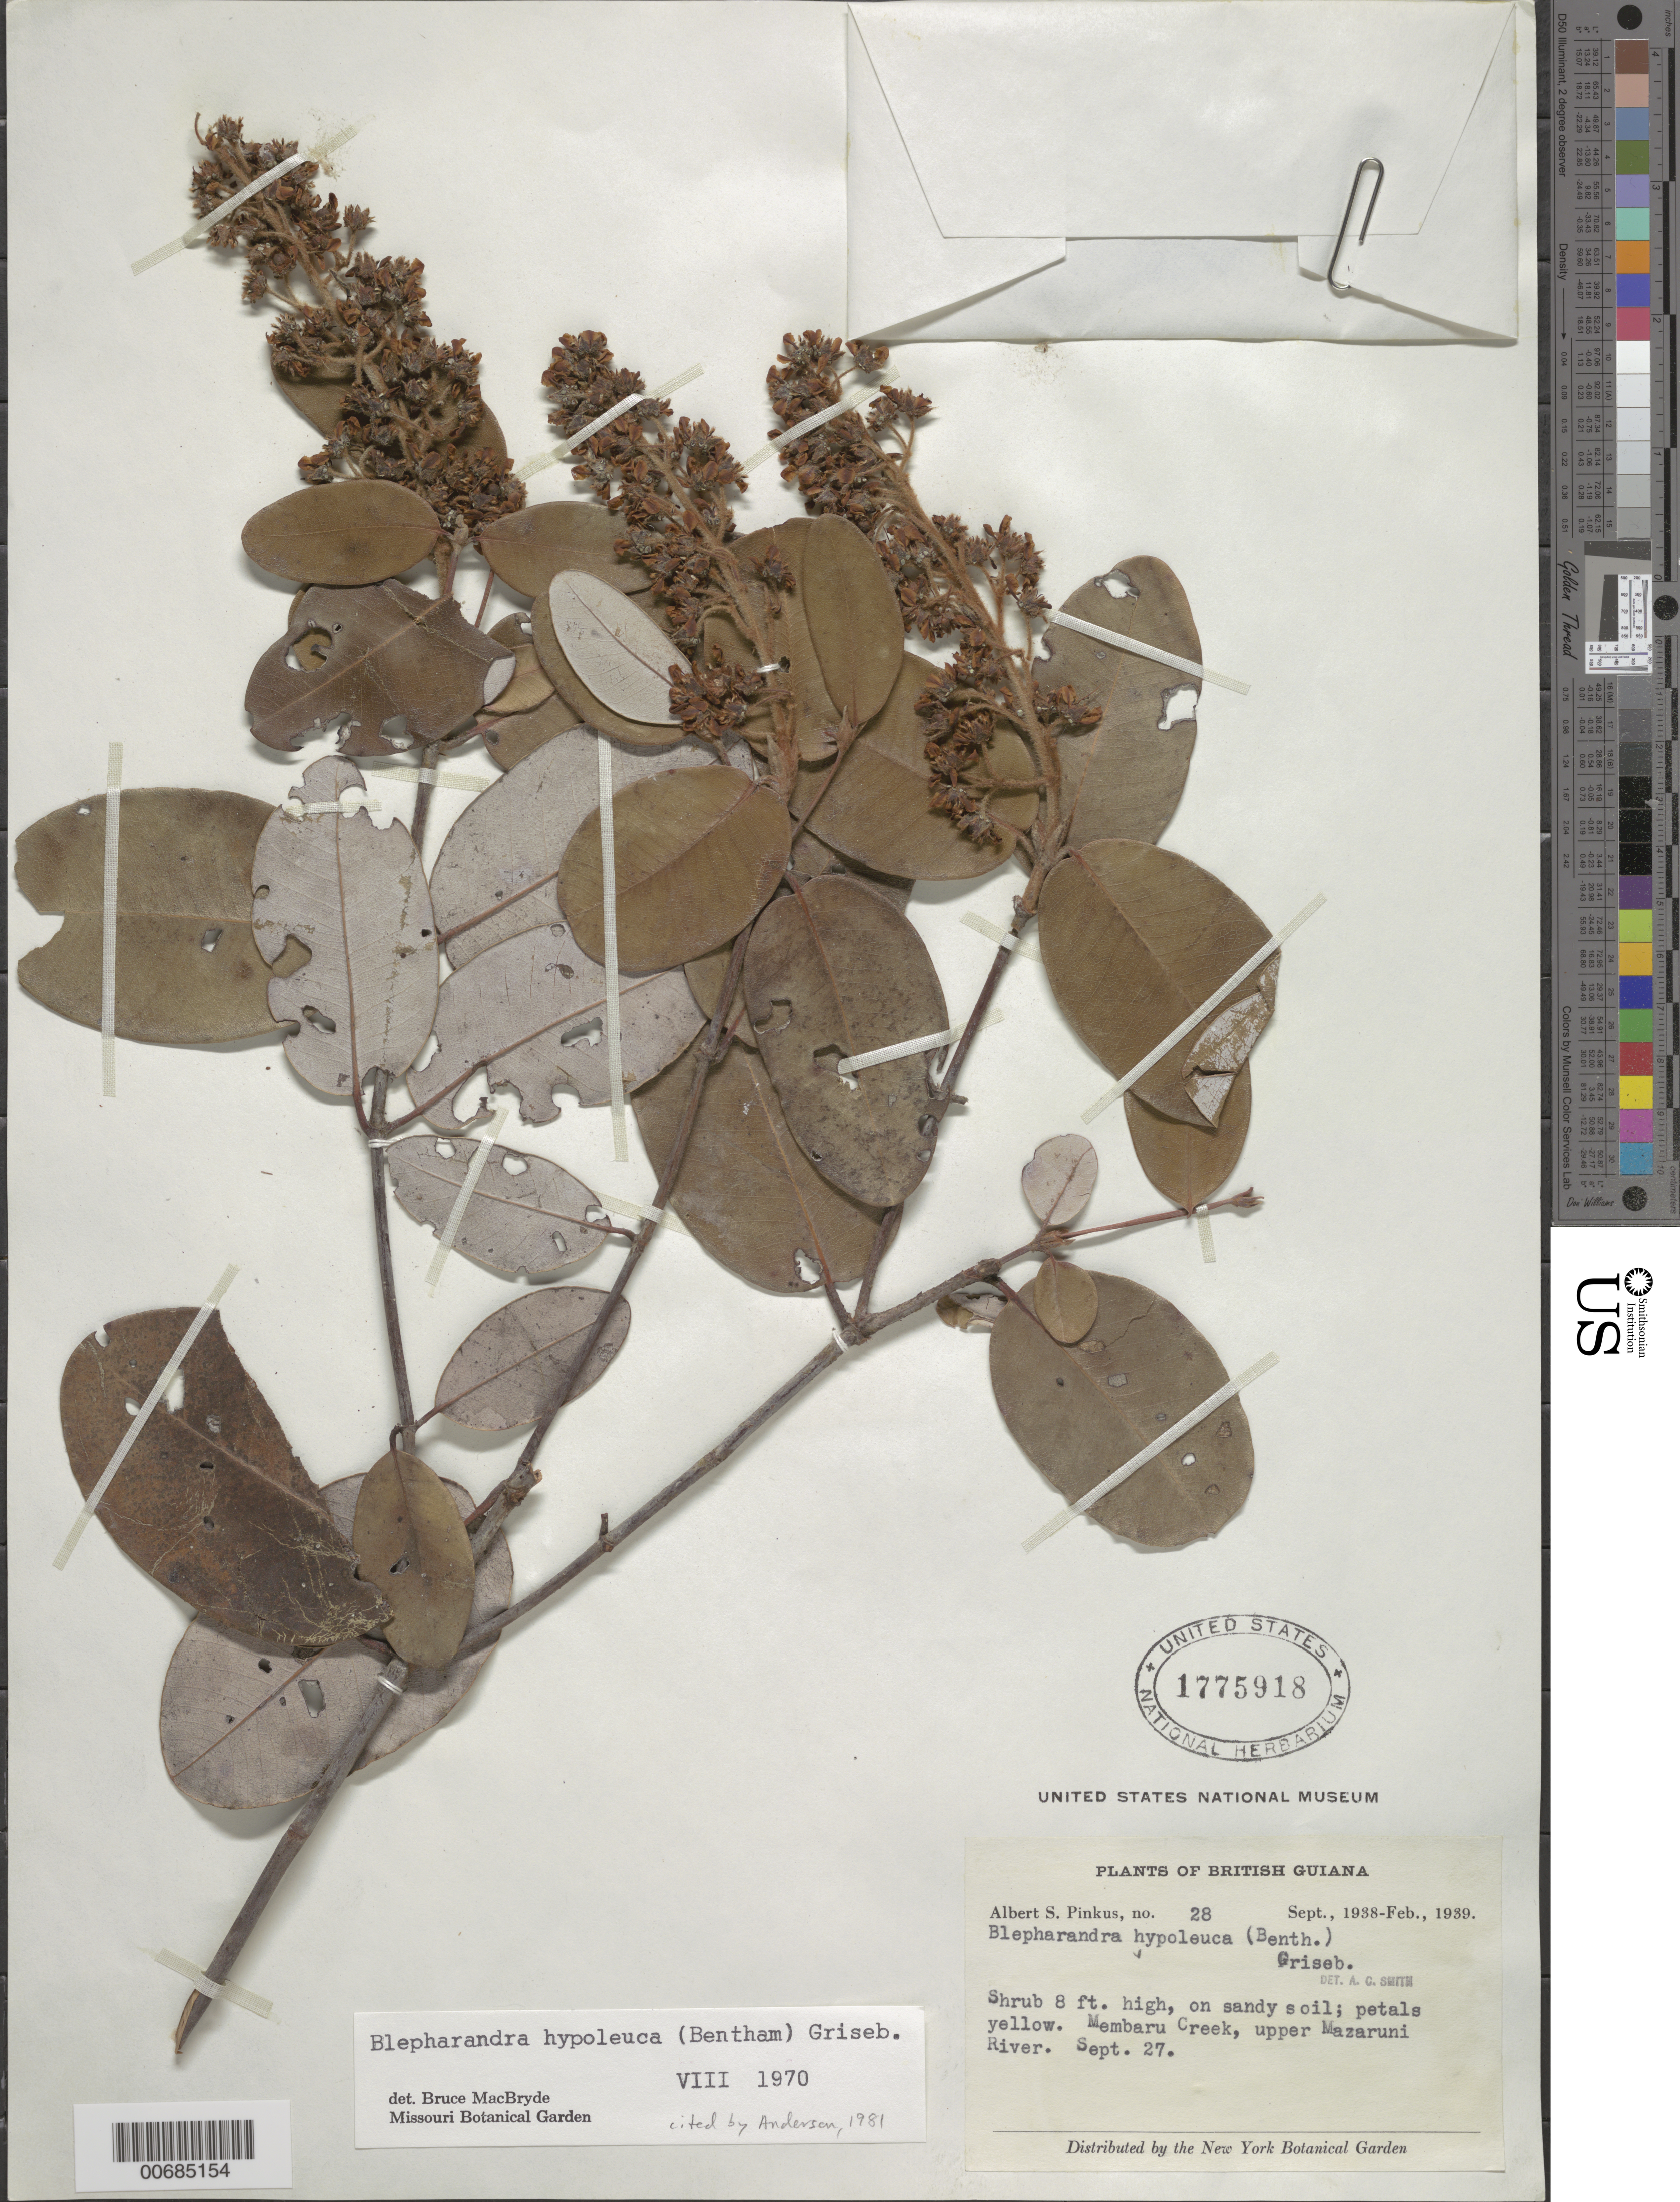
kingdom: Plantae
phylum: Tracheophyta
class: Magnoliopsida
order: Malpighiales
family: Malpighiaceae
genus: Blepharandra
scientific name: Blepharandra hypoleuca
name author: (Benth.) Griseb.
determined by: Anderson, W. R., (MICH), University of Michigan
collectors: A. Pinkus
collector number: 28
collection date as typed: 27-Sep-38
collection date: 1938-09-27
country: Guyana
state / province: Cuyuni-Mazaruni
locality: Membaru Creek, upper Mazaruni R.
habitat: Sandy soil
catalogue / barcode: US 1775918